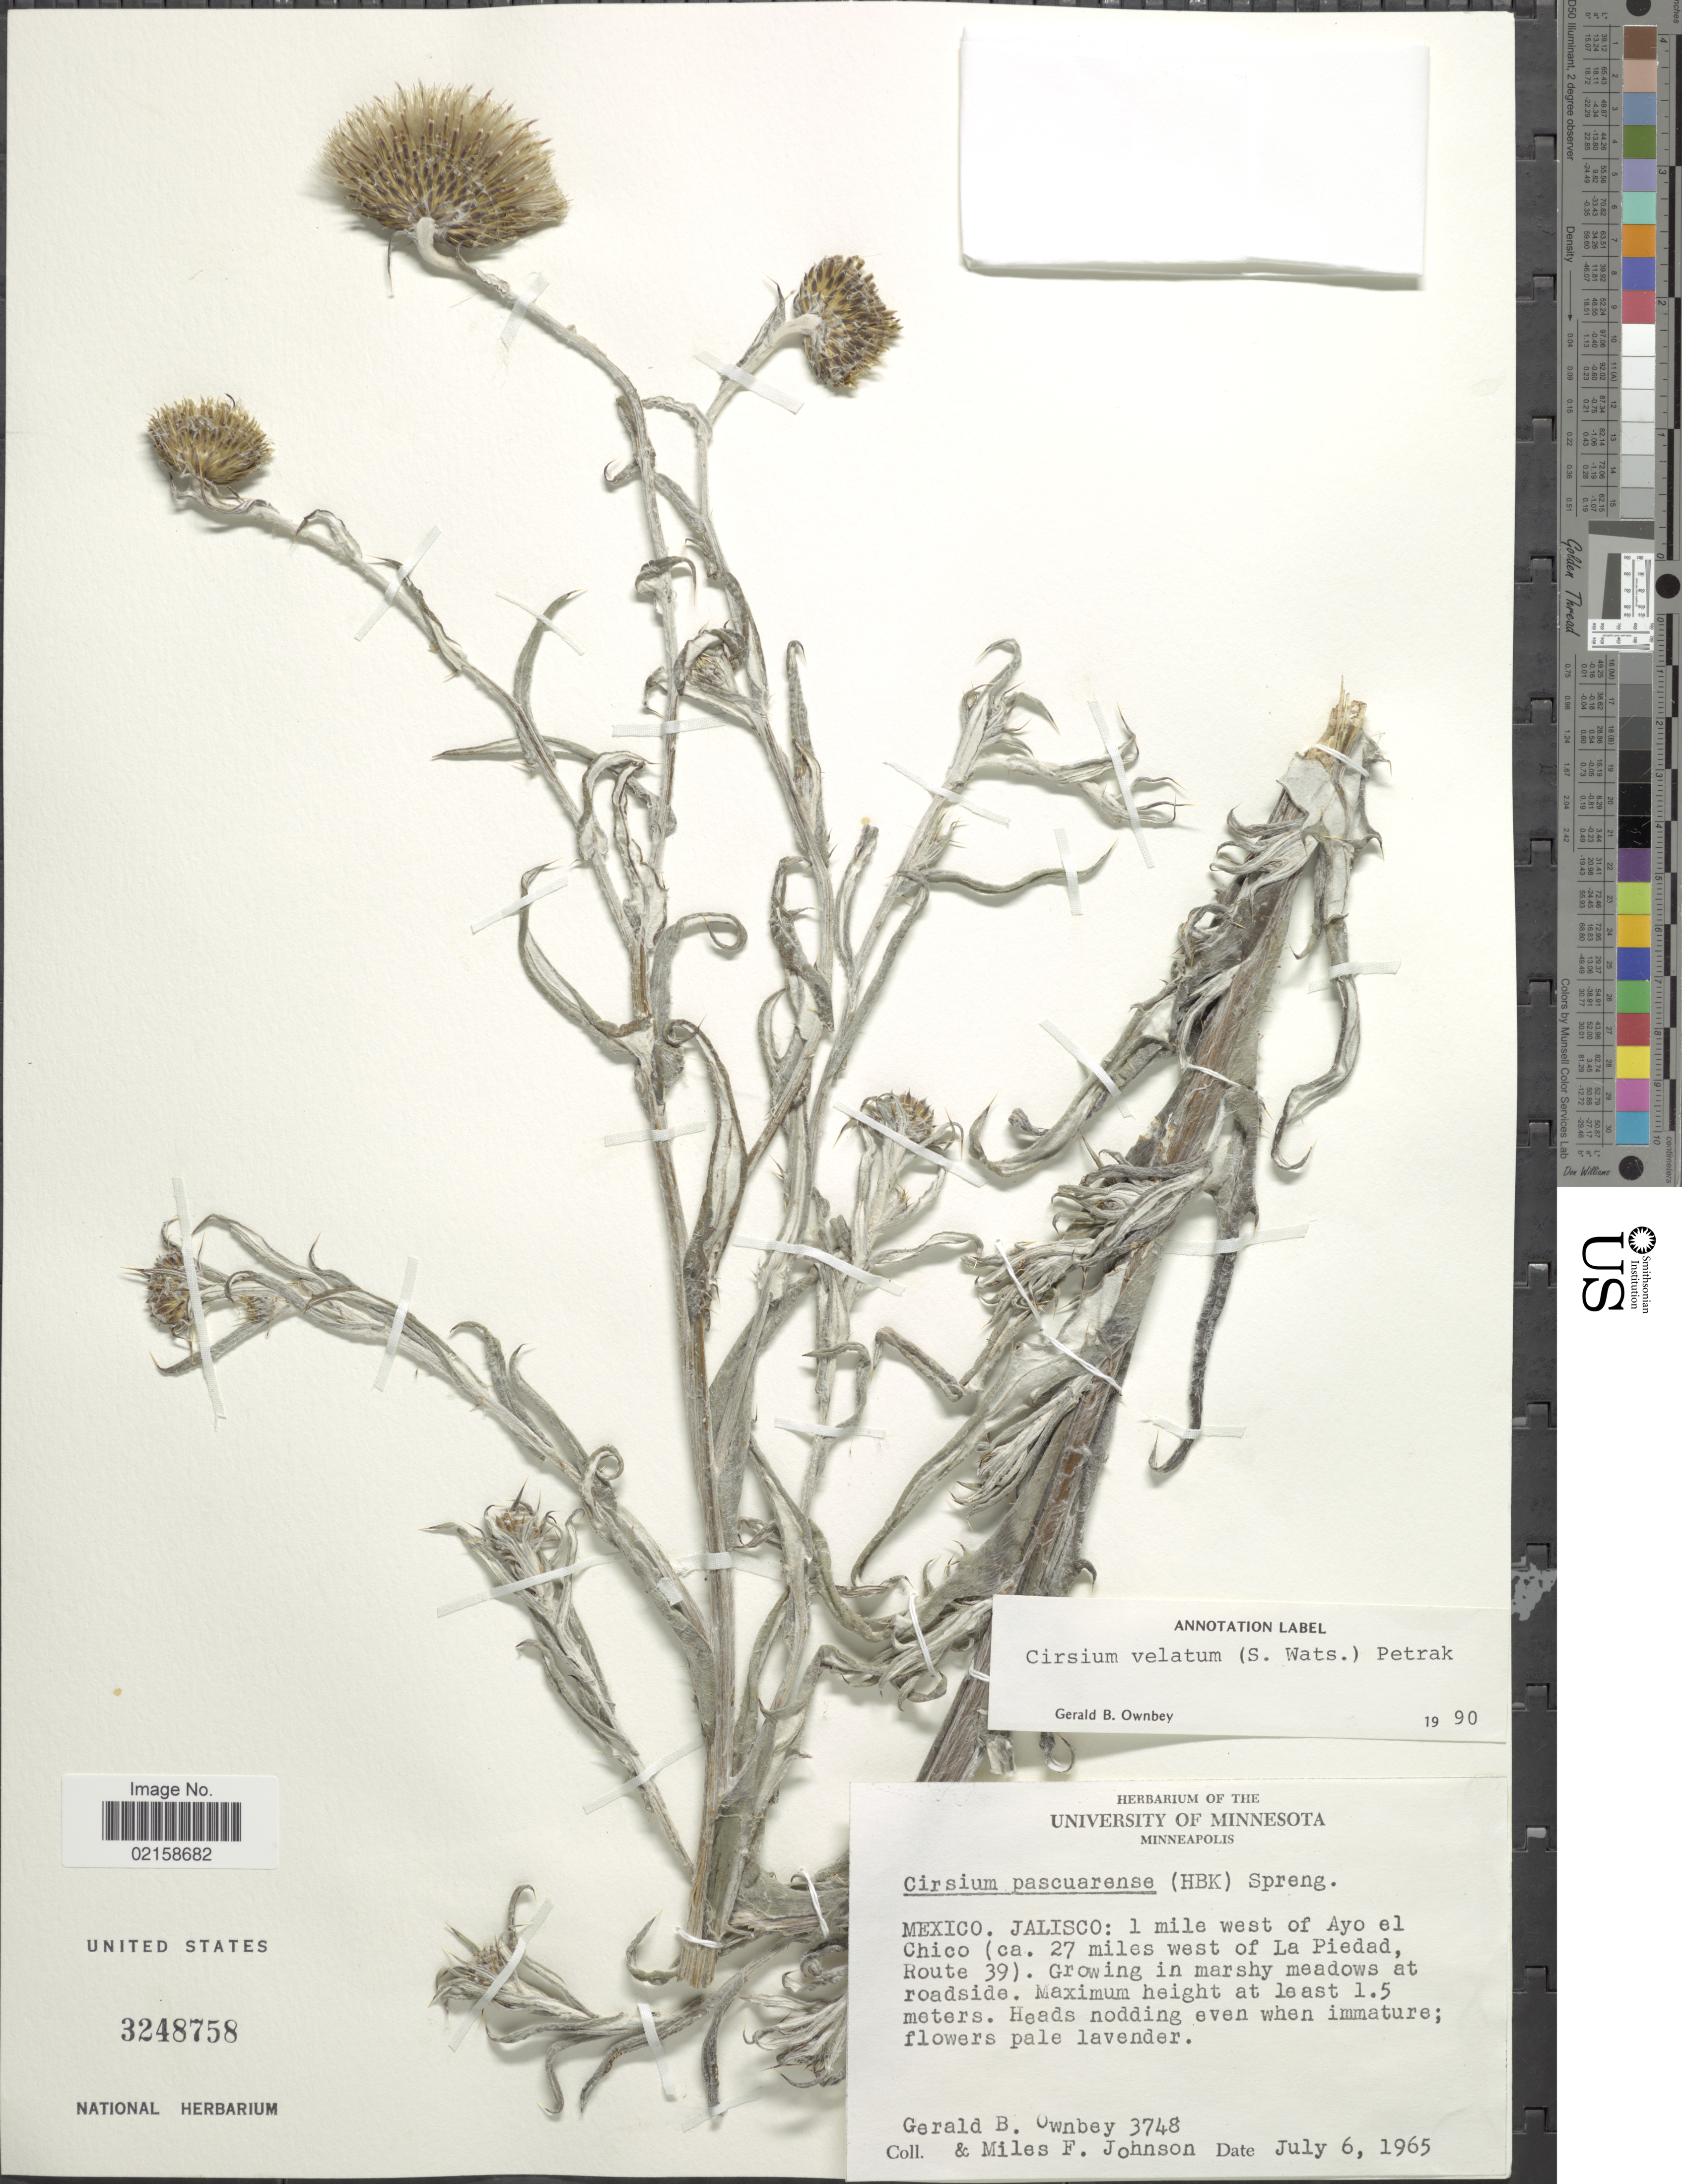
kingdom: Plantae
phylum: Tracheophyta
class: Magnoliopsida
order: Asterales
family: Asteraceae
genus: Cirsium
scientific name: Cirsium velatum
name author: (S. Watson) Petr.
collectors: G. B. Ownbey & M. F. Johnson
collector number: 3748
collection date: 1965-07-06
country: Mexico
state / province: Jalisco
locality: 1 mile west of Ayo el Chico (ca. 27 miles west of La Piedad, Route 39), in marshy meadow at roadside.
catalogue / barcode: US 3248758